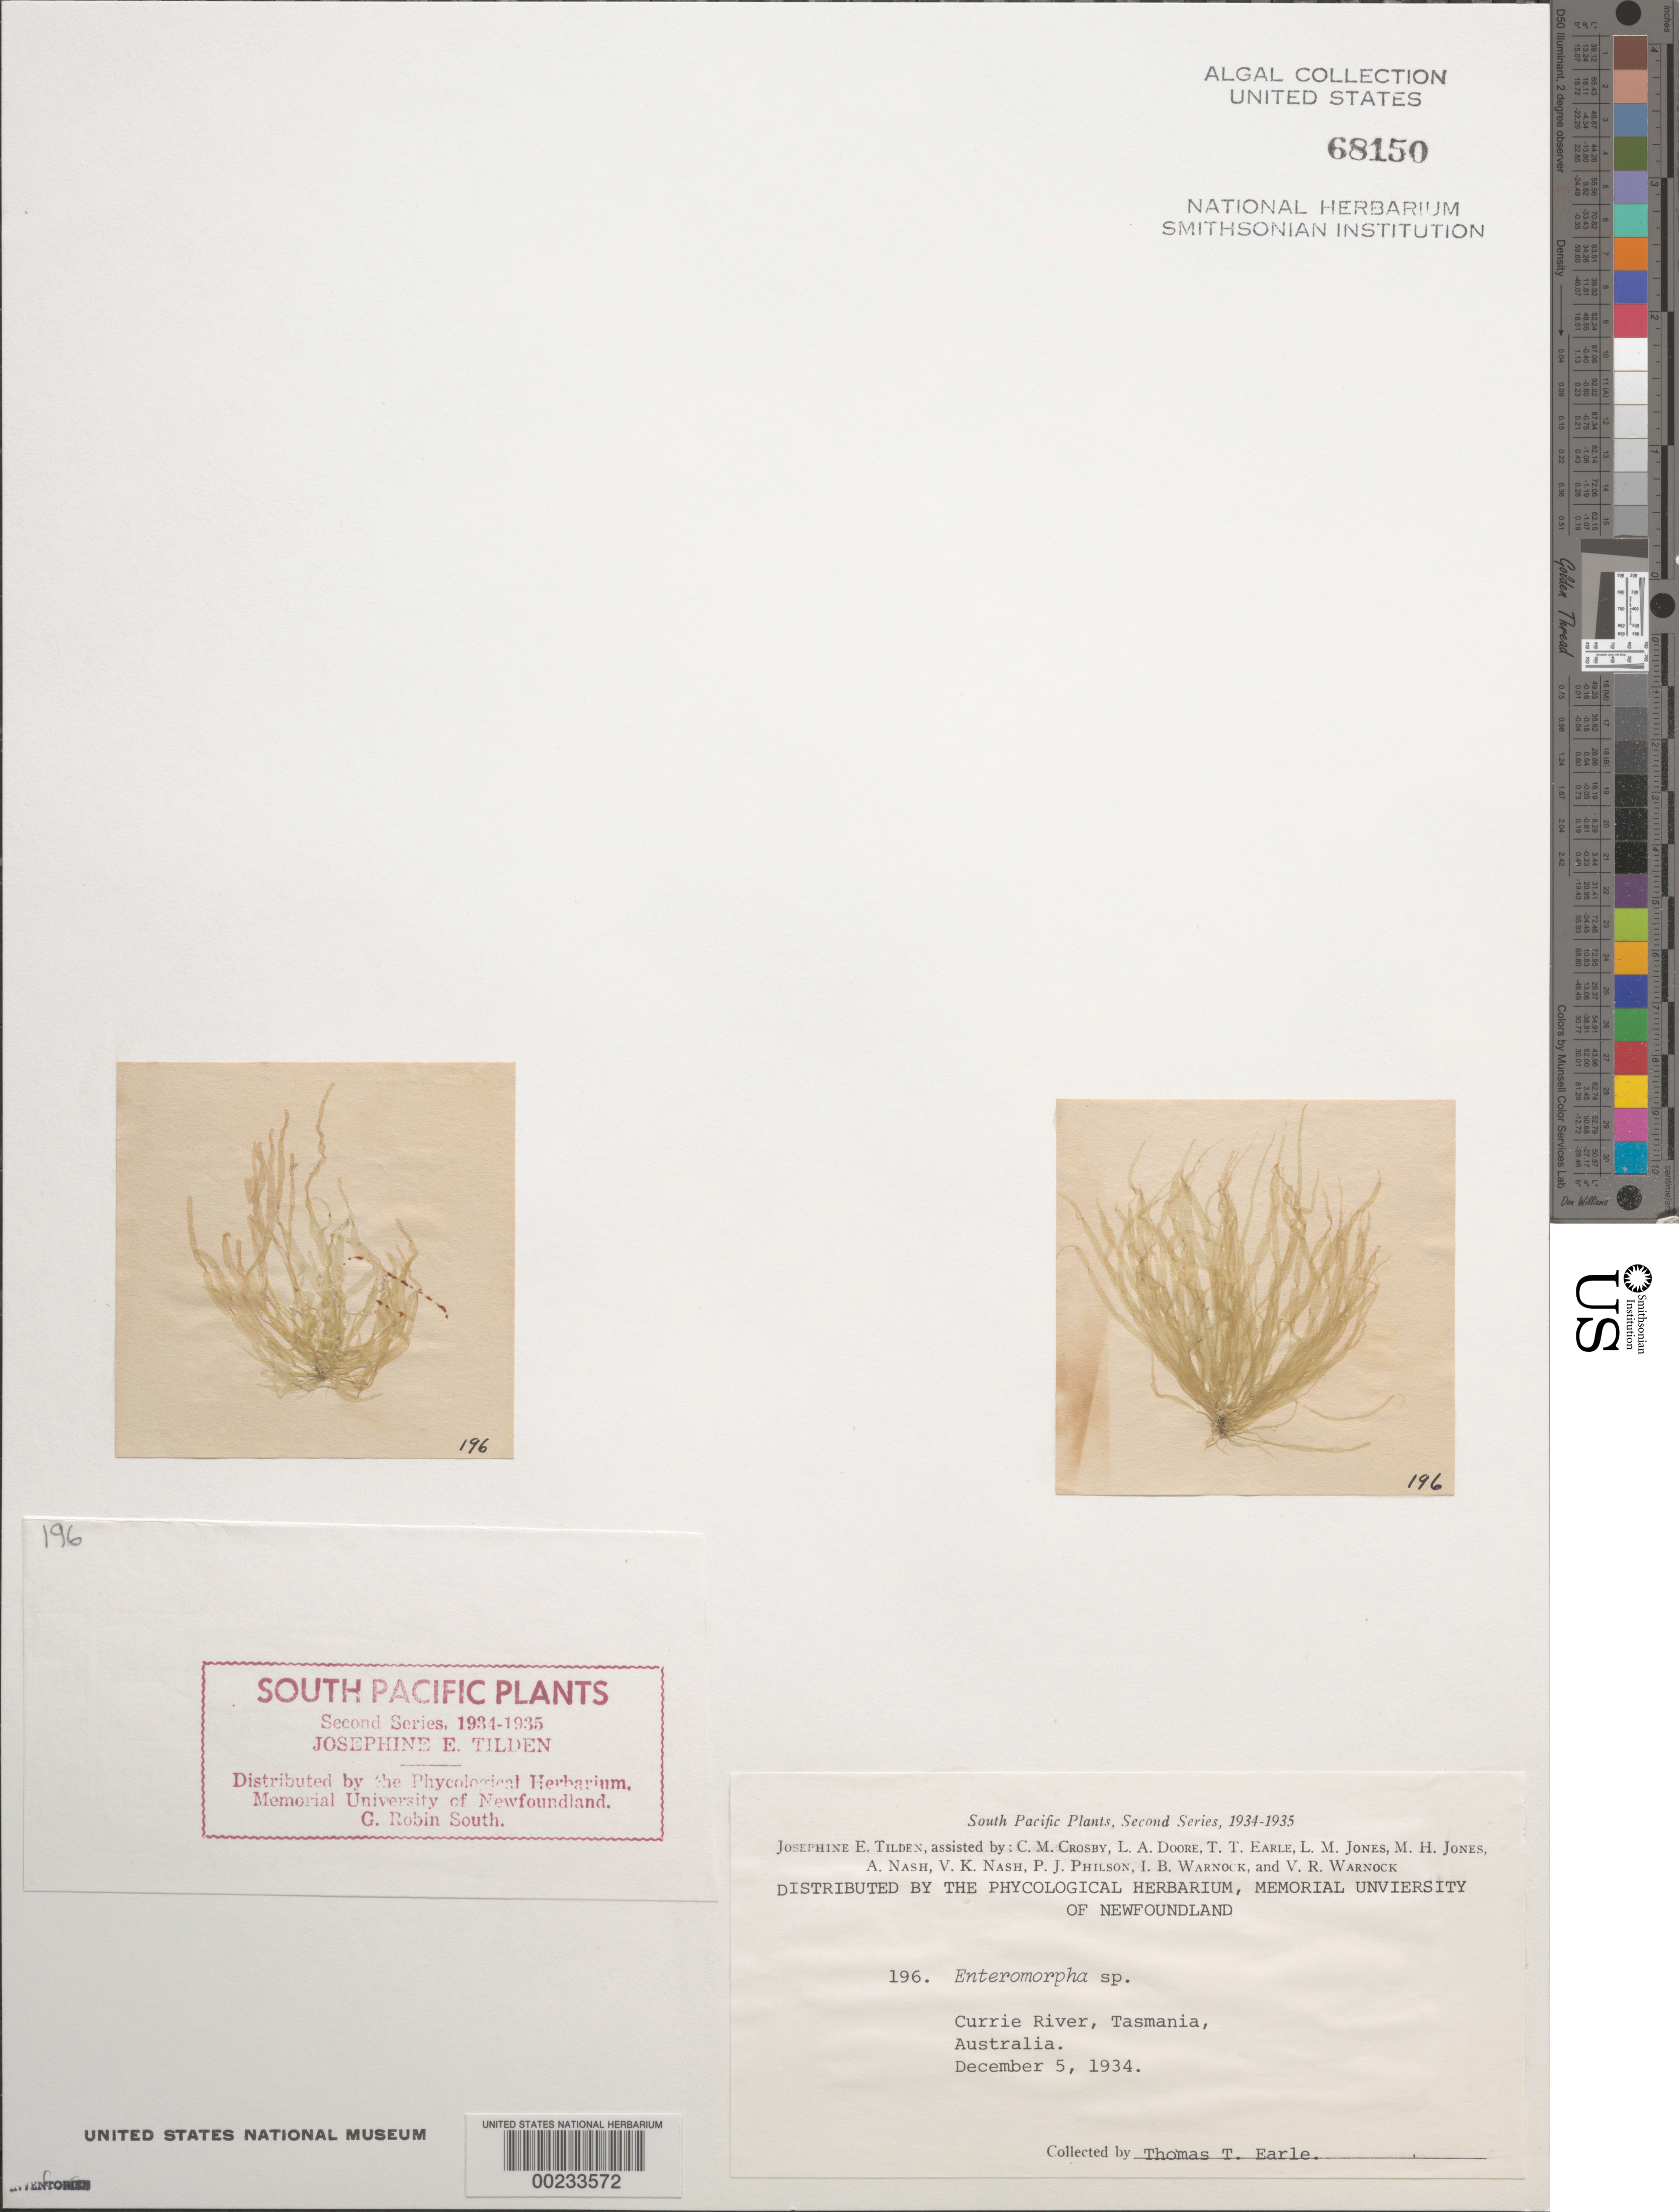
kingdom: Plantae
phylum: Chlorophyta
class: Ulvophyceae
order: Ulvales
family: Ulvaceae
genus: Ulva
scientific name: Ulva sp.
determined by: Algae name updating Project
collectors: T. Earle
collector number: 196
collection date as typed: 05 Dec 1934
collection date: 1934-12-05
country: Australia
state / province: Tasmania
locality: Currie River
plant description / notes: Tilden, South Pacific Plants, Second Series, 1934-1935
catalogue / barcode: US 68150